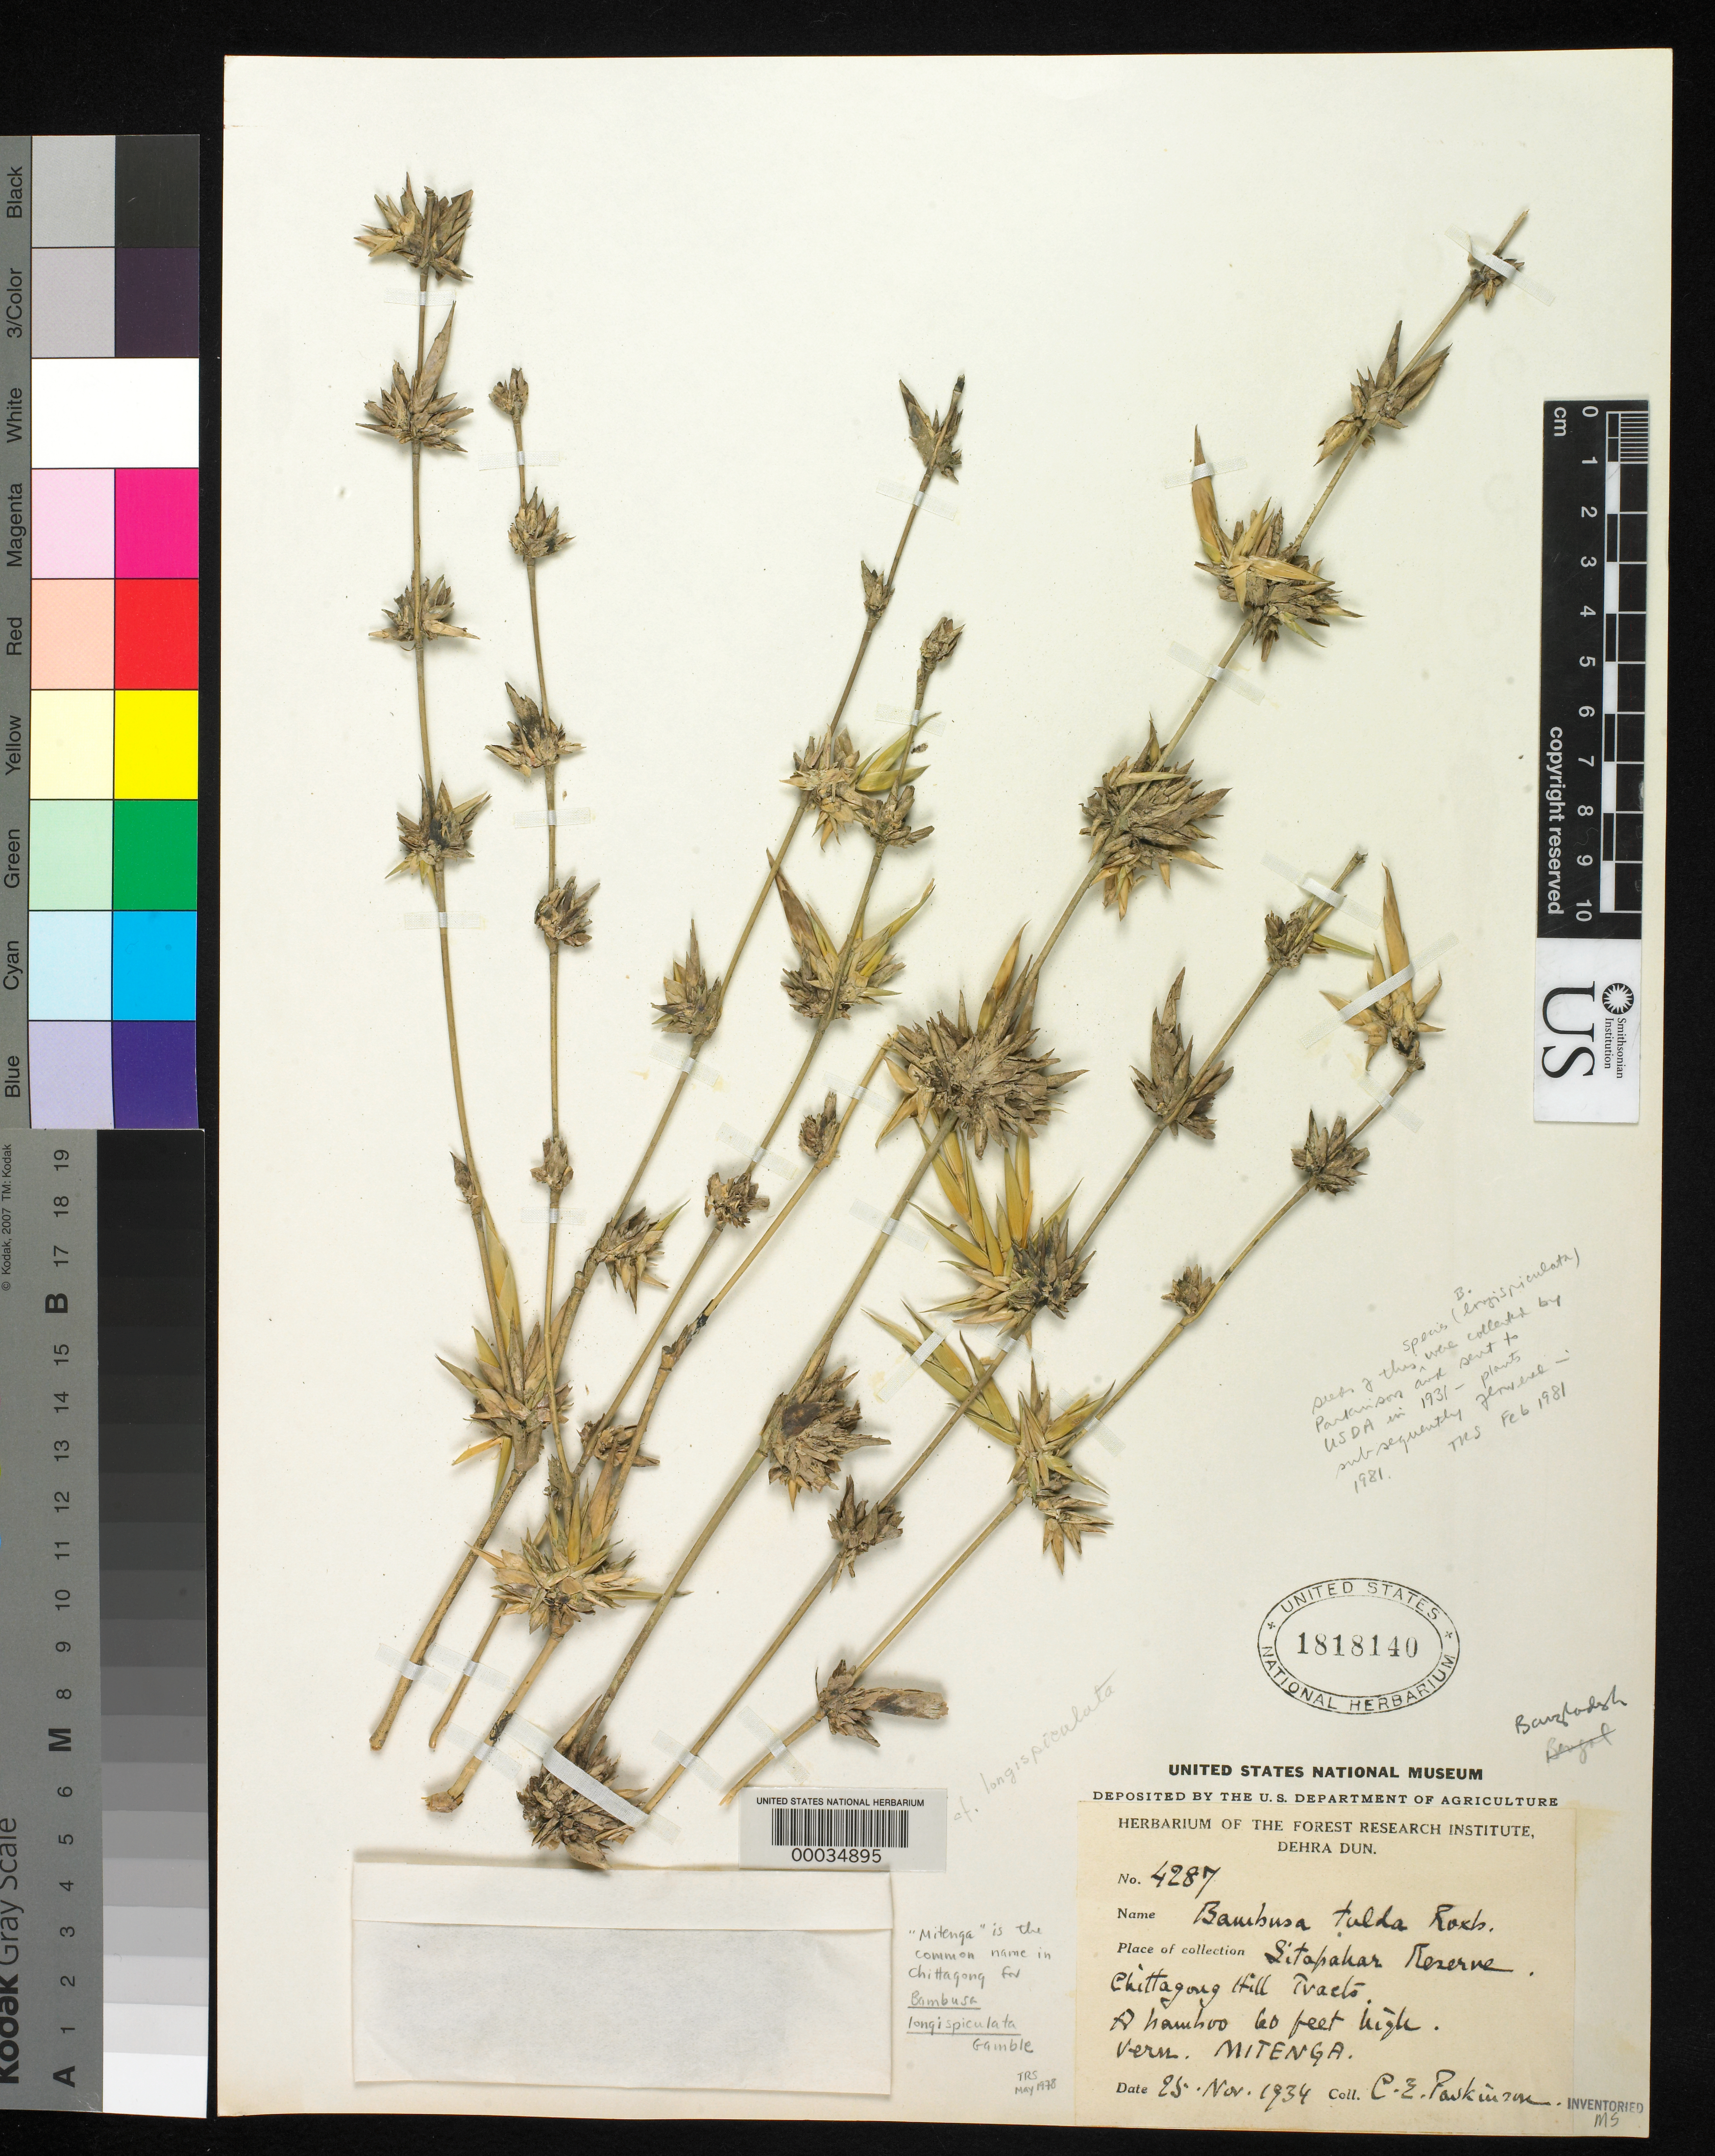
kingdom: Plantae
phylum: Tracheophyta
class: Liliopsida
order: Poales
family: Poaceae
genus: Bambusa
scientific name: Bambusa longispiculata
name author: Gamble ex Brandis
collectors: C. E. Parkinson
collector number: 4287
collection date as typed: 25 Nov 1934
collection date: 1934-11-25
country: Bangladesh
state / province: Chittagong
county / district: Parbattya Chattagram ?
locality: Sitapahar reserve, Chittagong Hill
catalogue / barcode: US 1818140